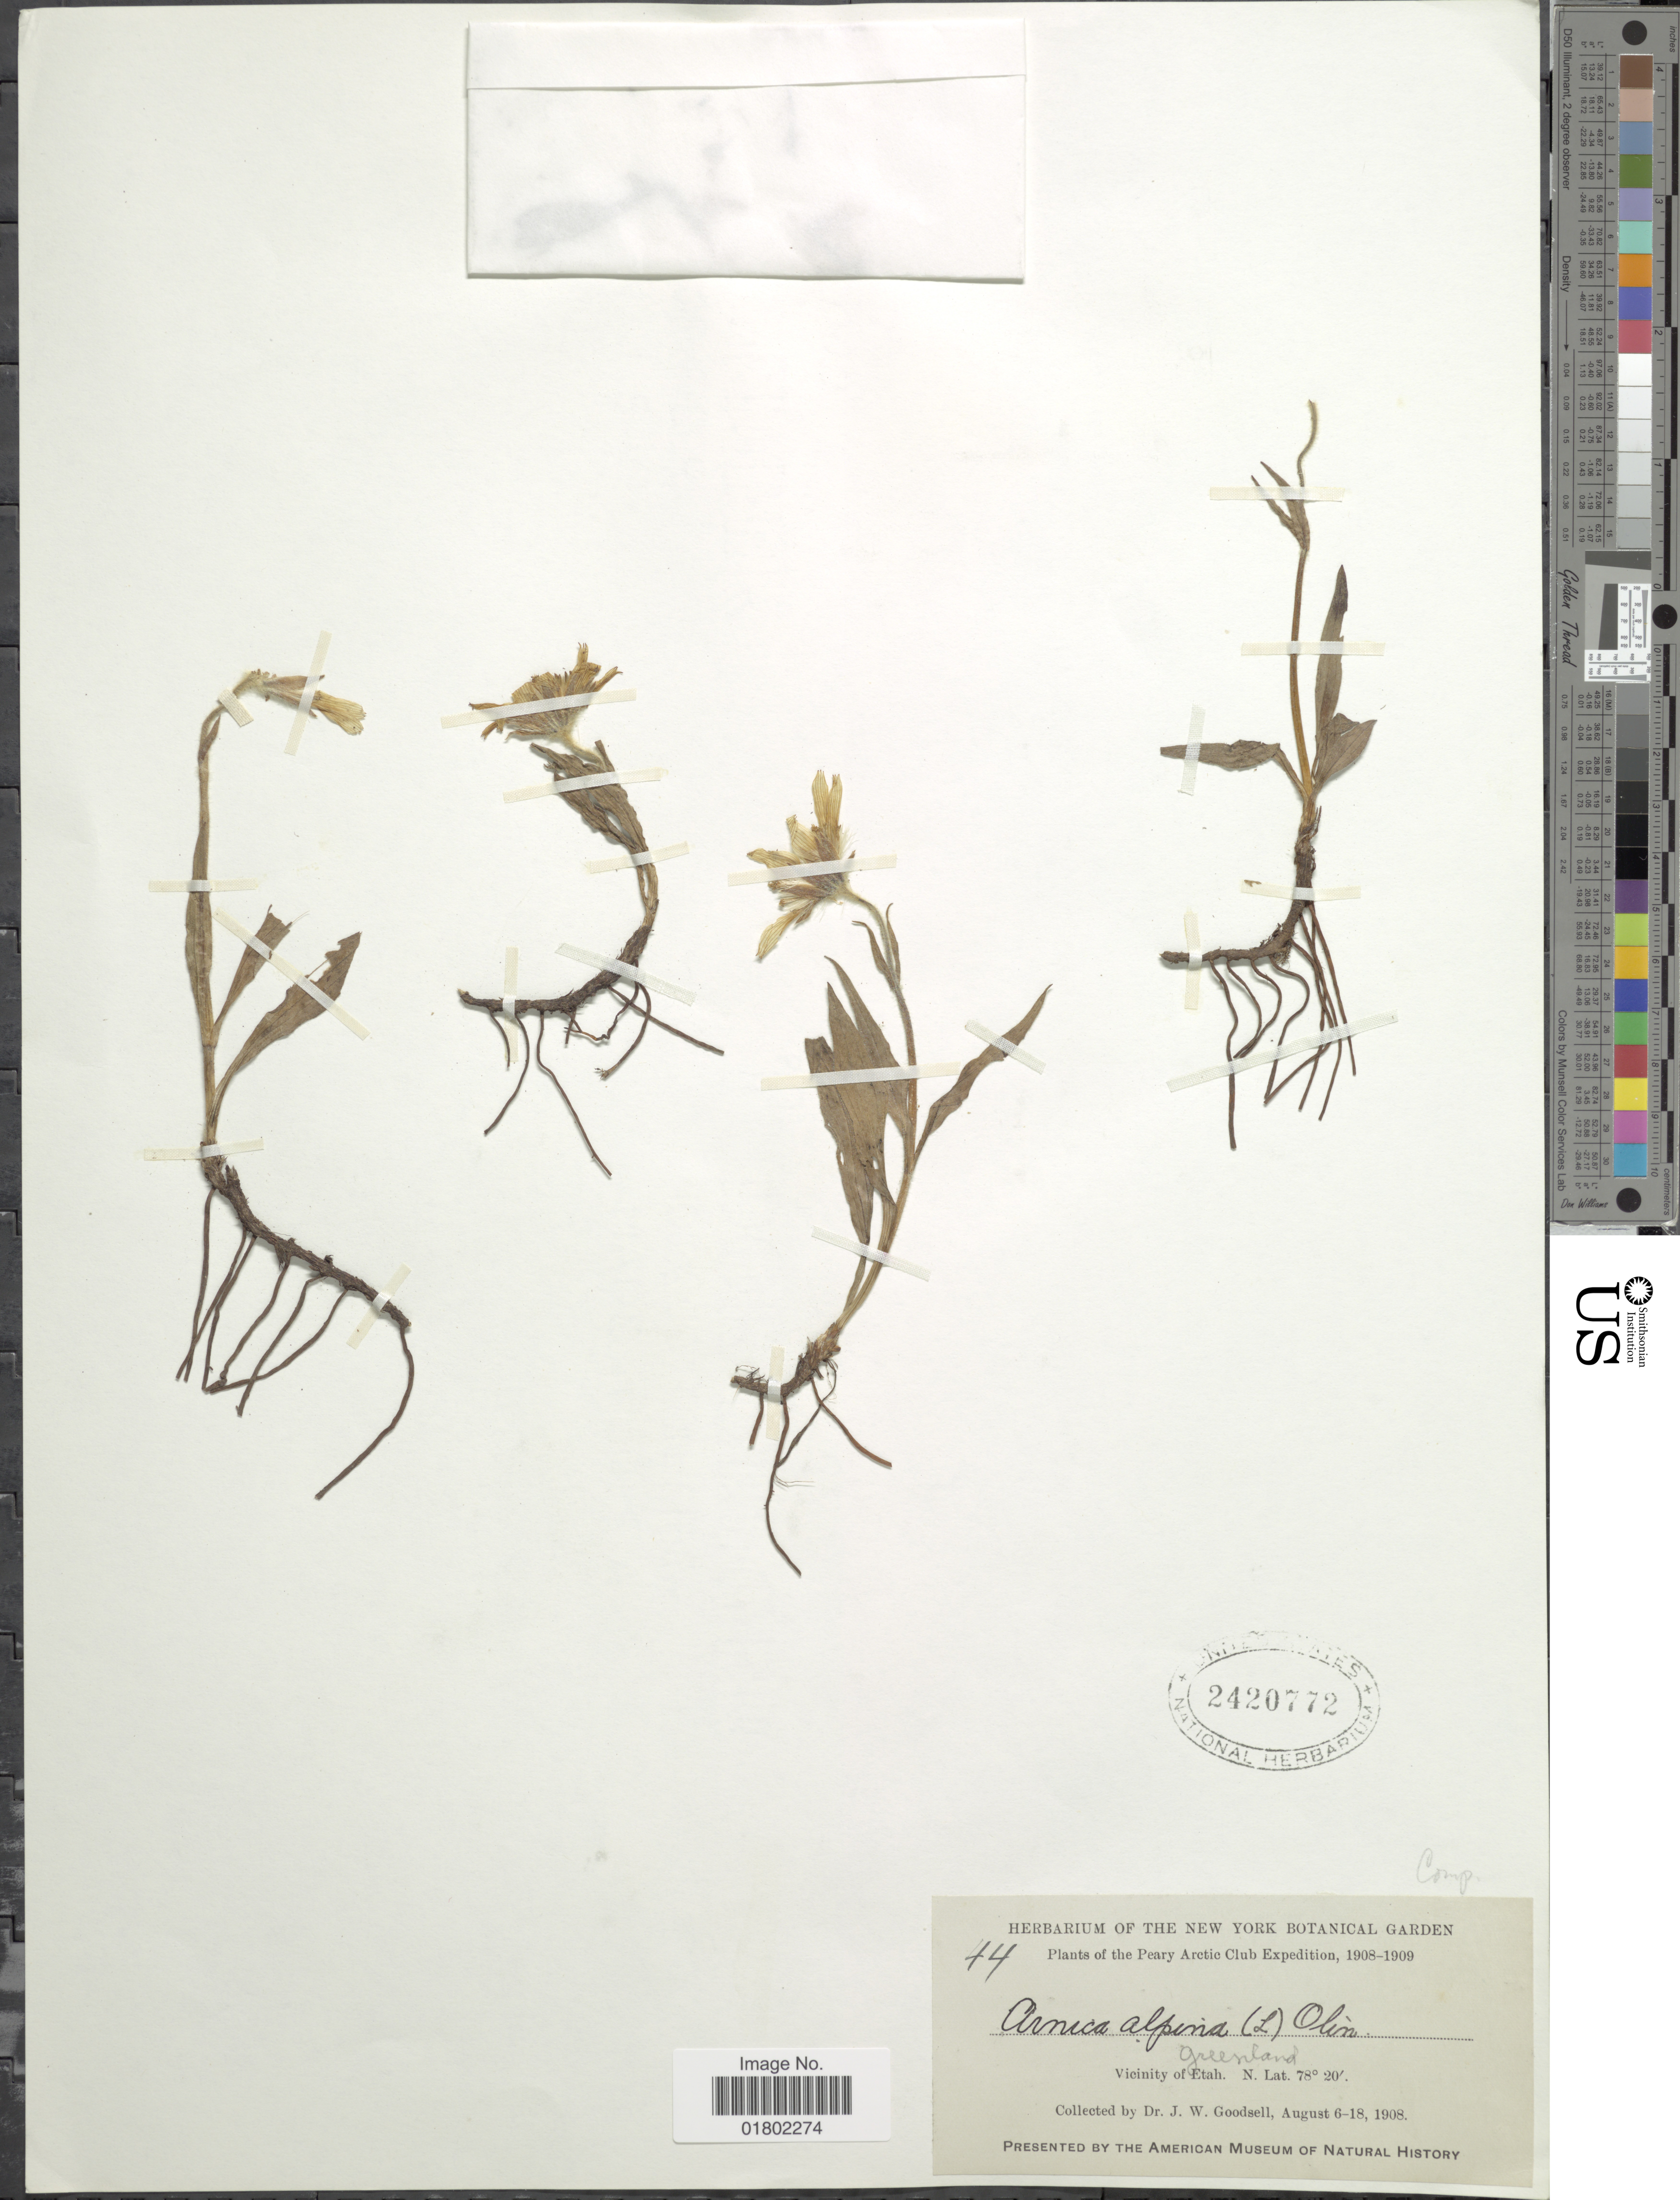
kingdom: Plantae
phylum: Tracheophyta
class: Magnoliopsida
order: Asterales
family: Asteraceae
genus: Arnica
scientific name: Arnica alpina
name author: Willd. ex Steud.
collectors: J. Goodsell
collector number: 44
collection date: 1908-08-06/1908-08-18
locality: The Peary Arctic Club, Vicinity of Etah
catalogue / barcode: US 2420772